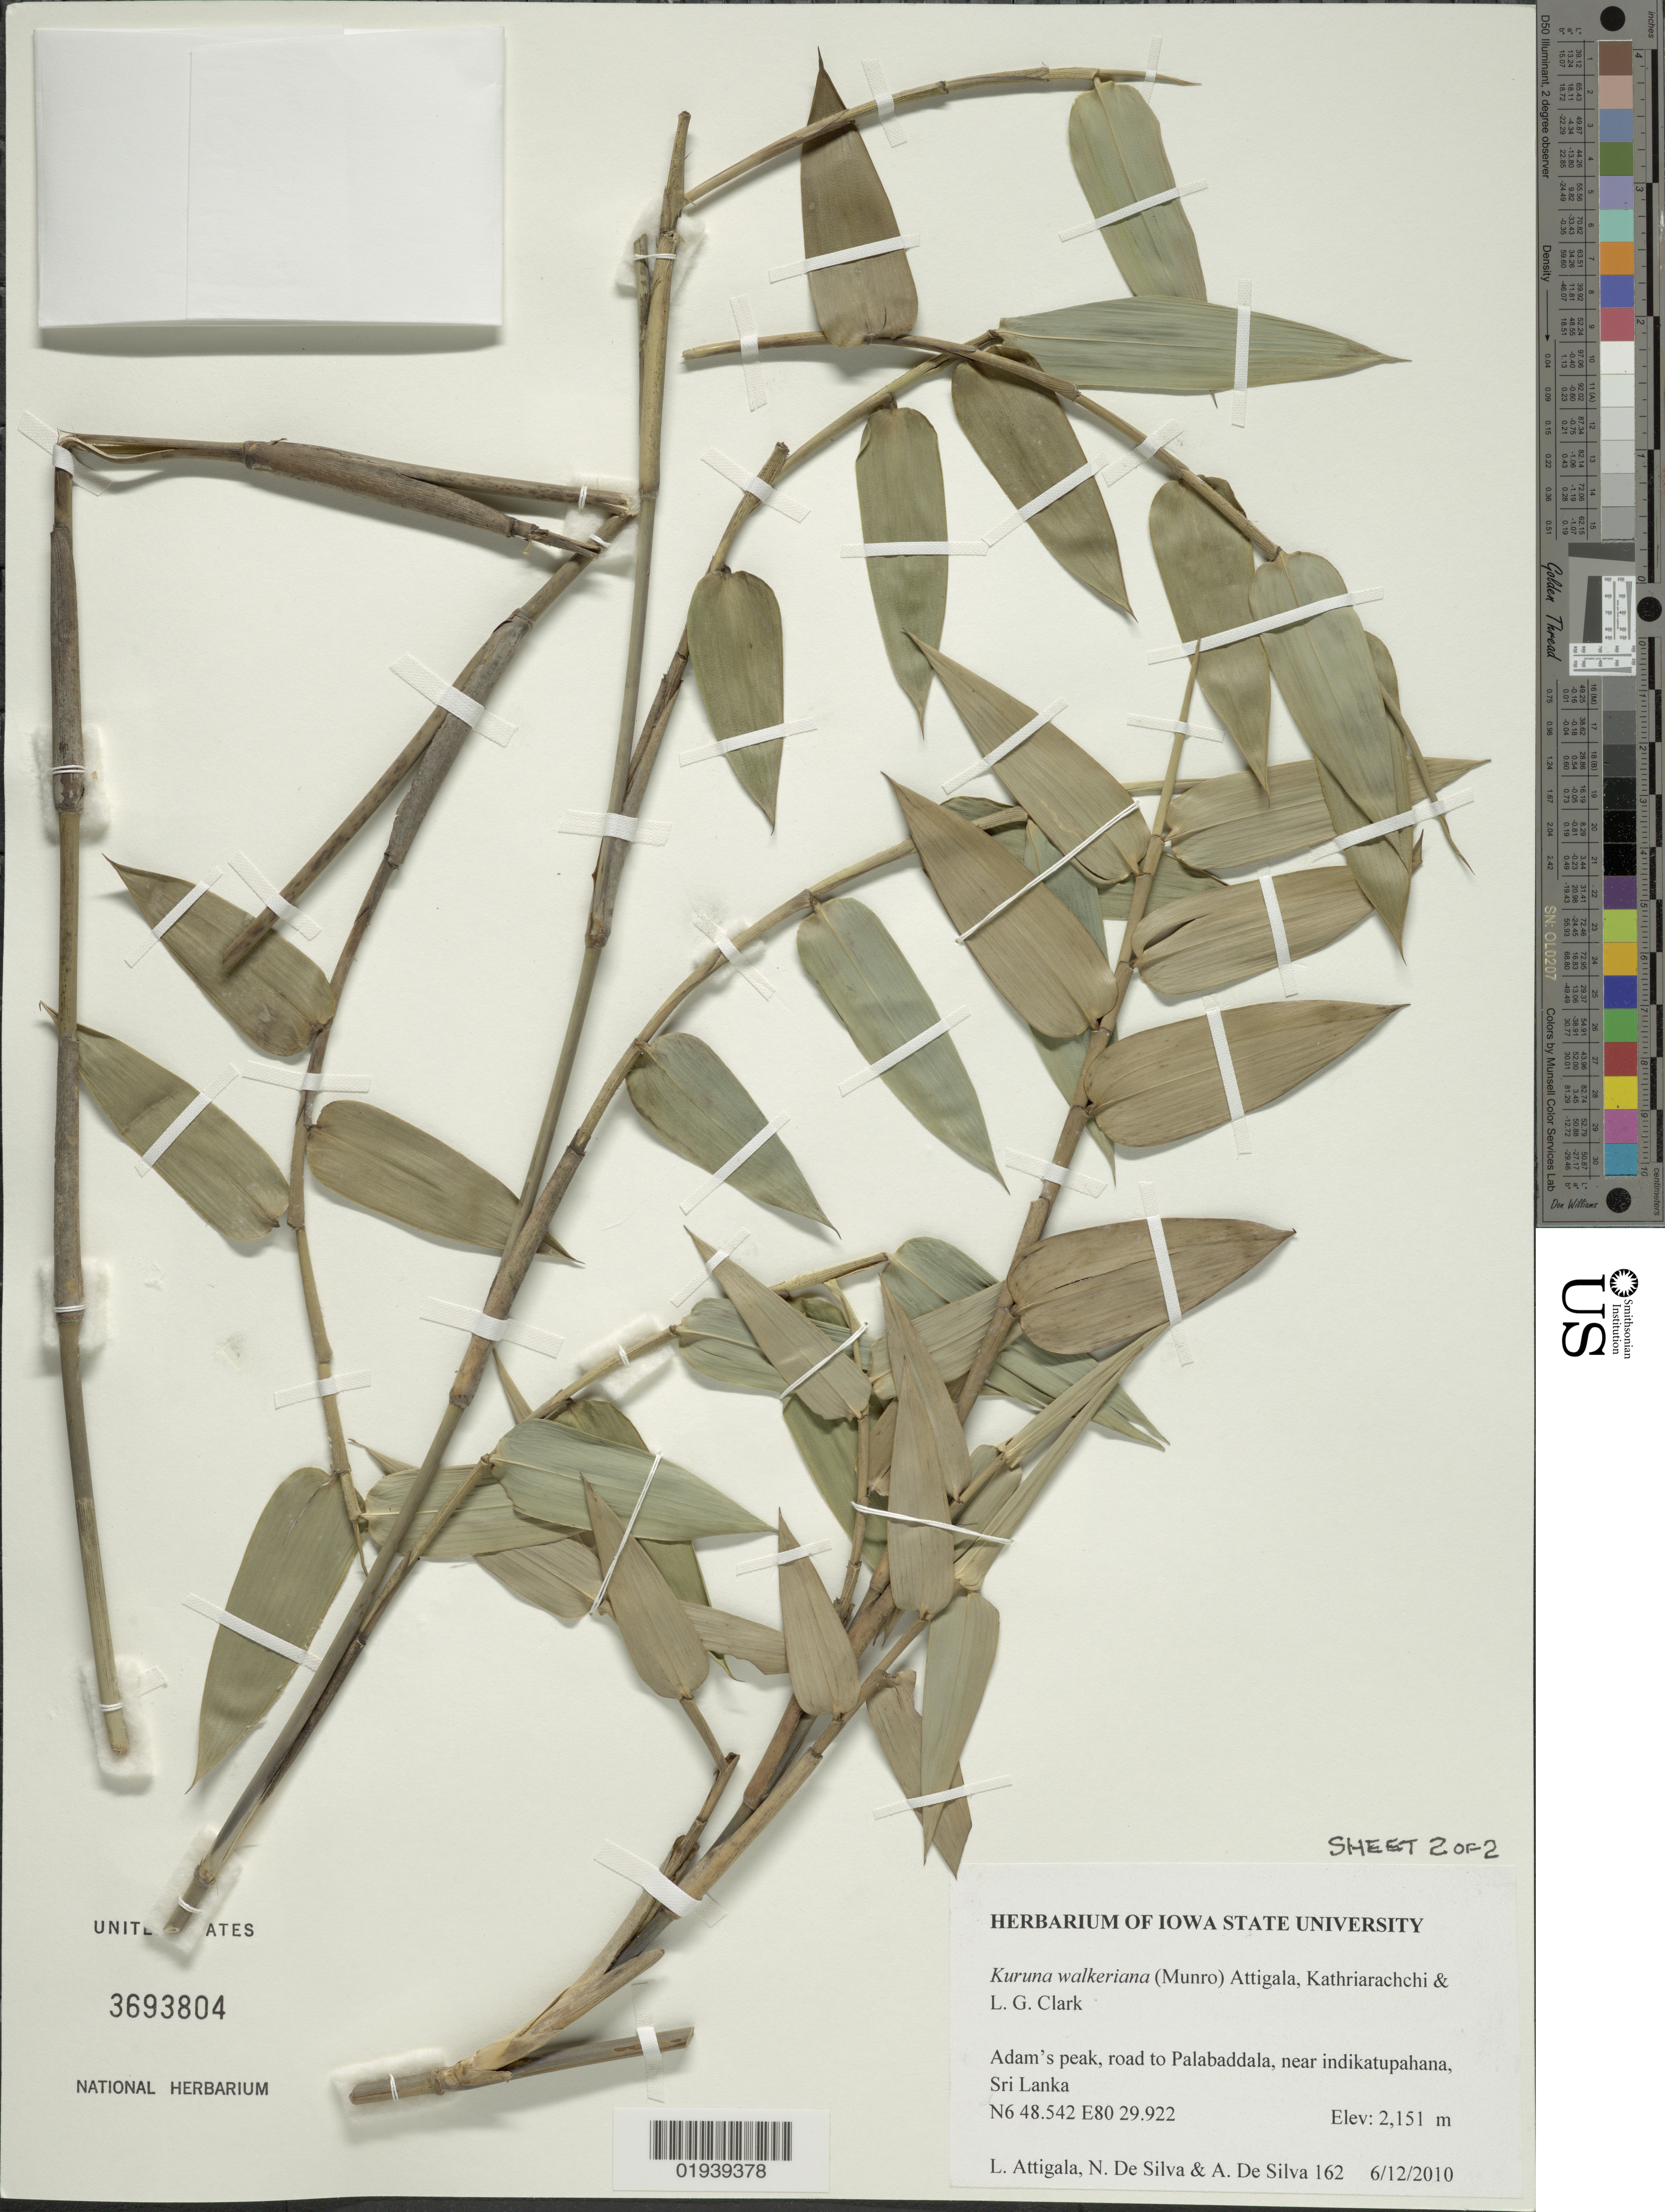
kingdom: Plantae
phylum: Tracheophyta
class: Liliopsida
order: Poales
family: Poaceae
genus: Kuruna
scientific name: Kuruna walkeriana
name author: (Munro) L.G. Clark et al.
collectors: L. Attigala, A. De Silva & N. De Silva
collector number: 162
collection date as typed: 6/12/2010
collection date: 2010-06-12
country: Sri Lanka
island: Sri Lanka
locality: Adam's Peak, road to Palabaddala, near Indikatupahana.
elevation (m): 2151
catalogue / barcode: US 3693804